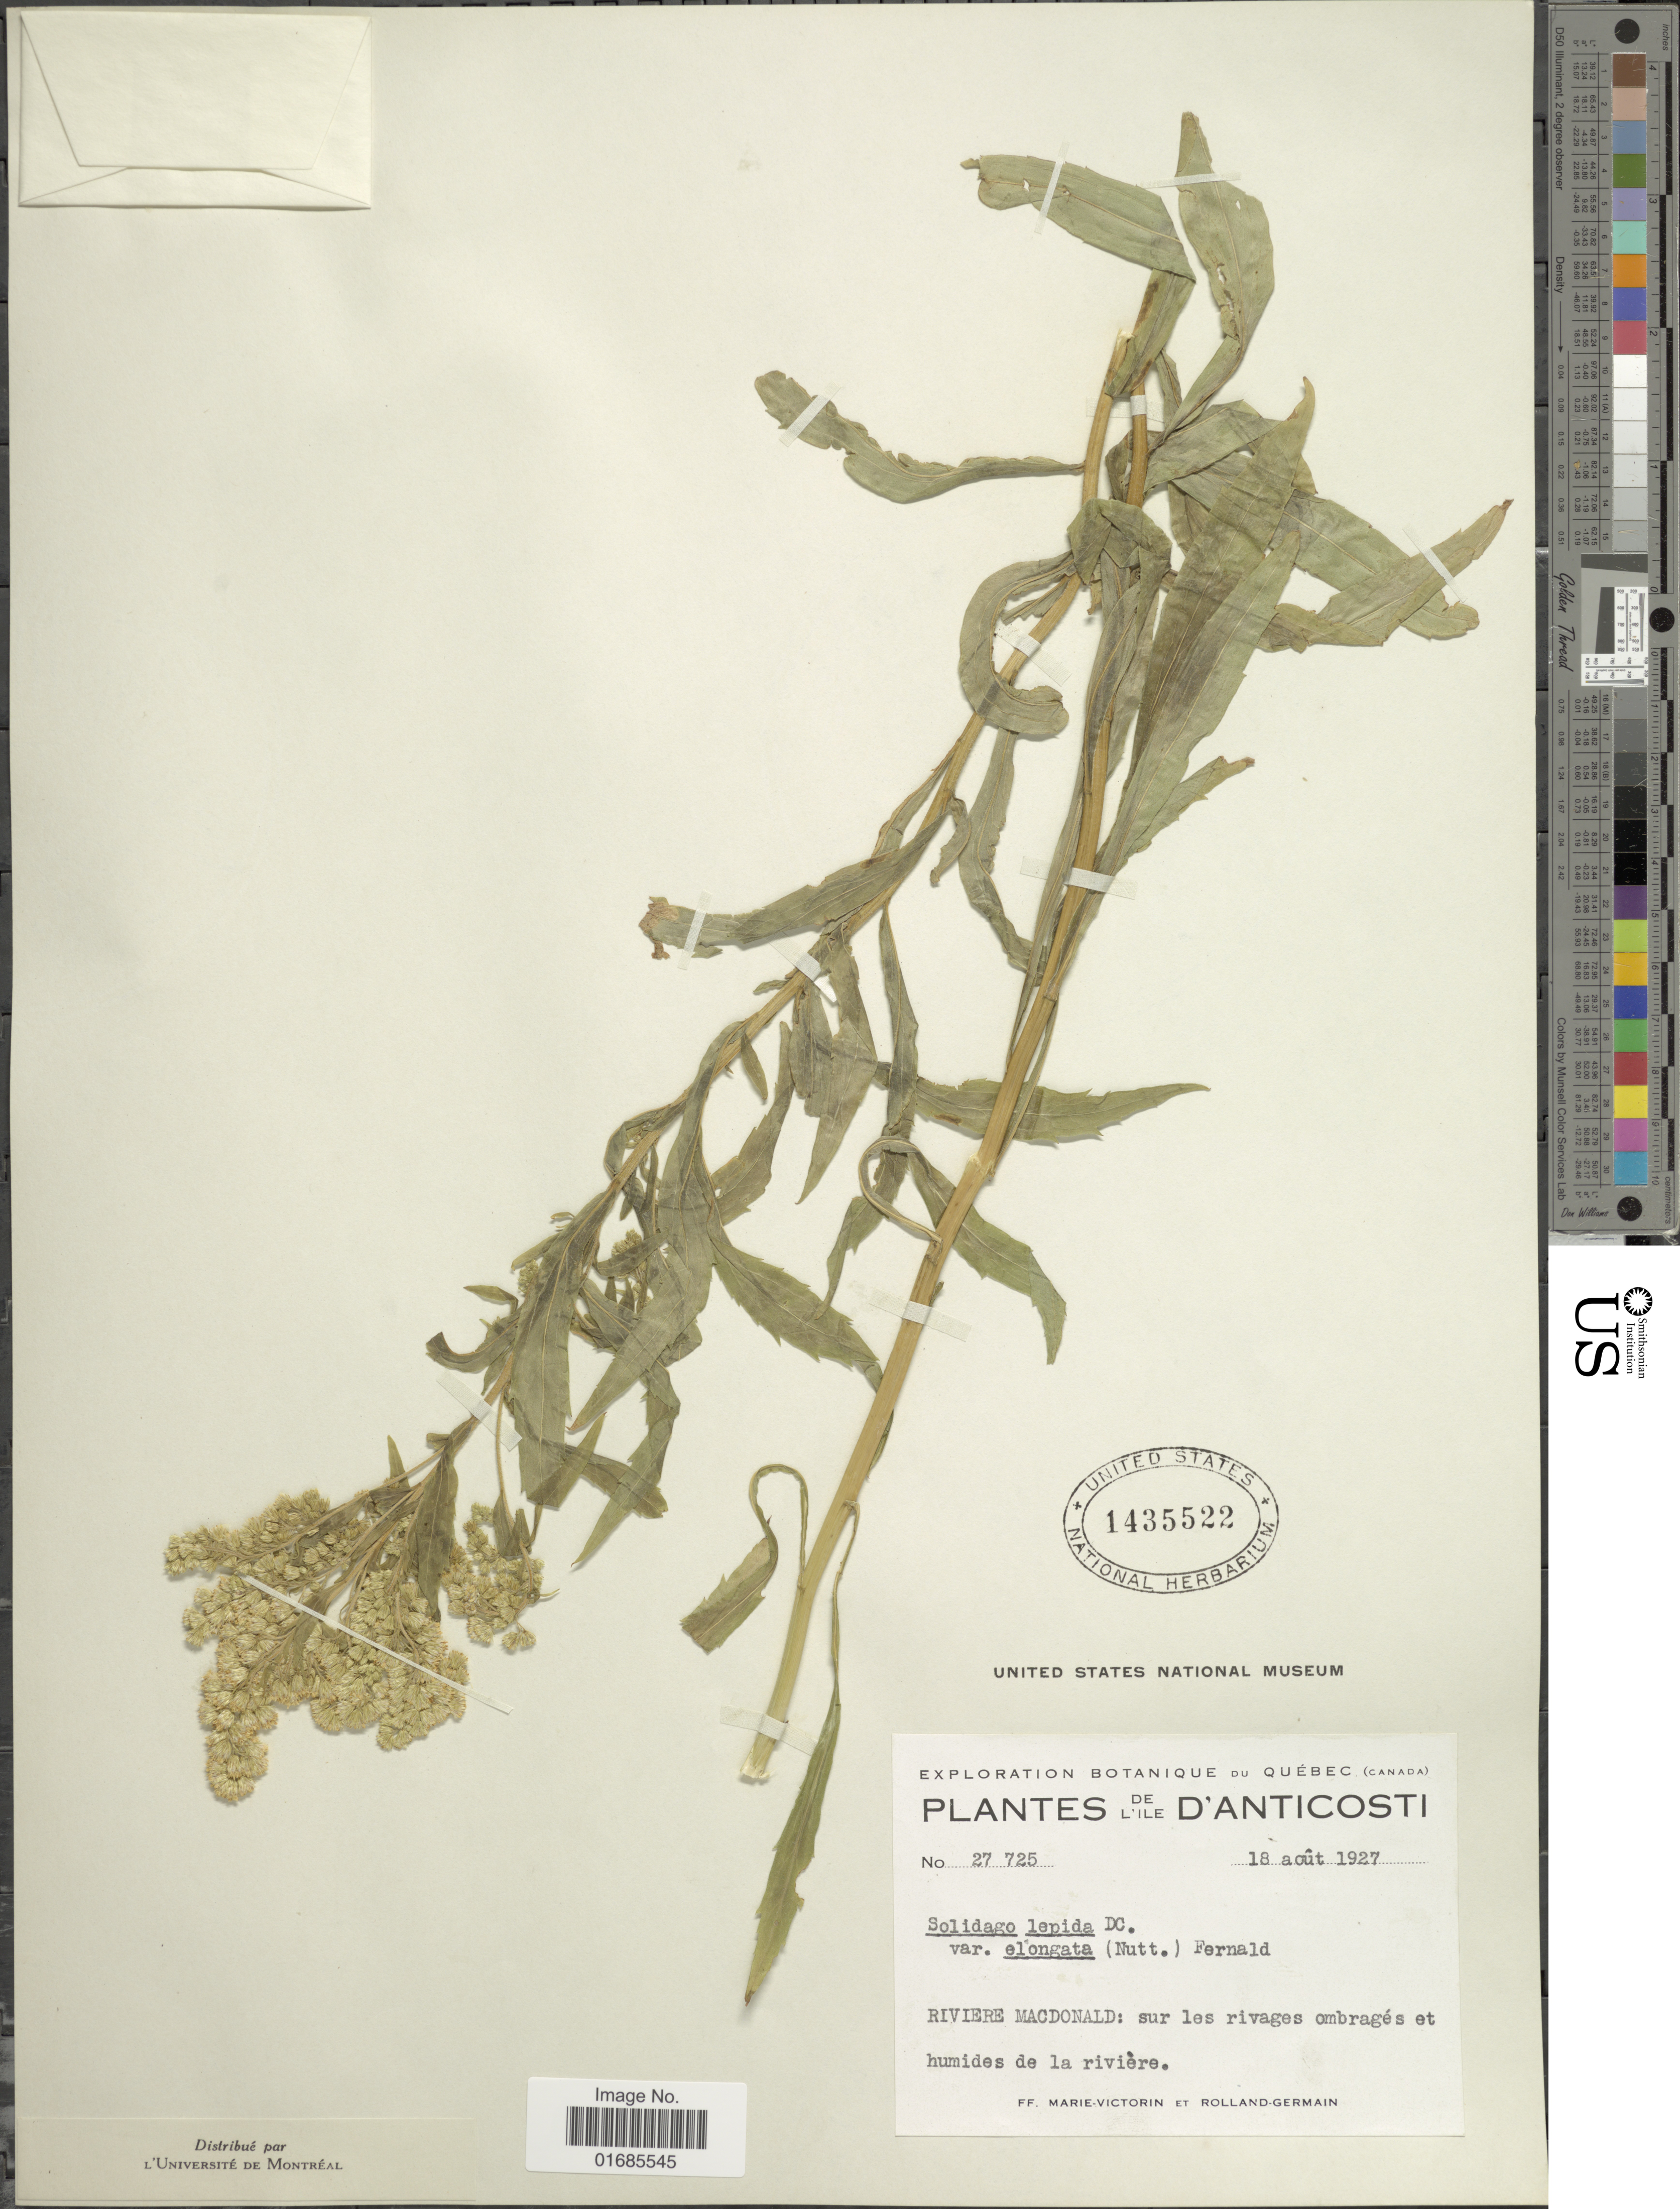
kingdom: Plantae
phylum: Tracheophyta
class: Magnoliopsida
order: Asterales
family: Asteraceae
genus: Solidago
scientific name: Solidago canadensis var. salebrosa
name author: (Piper) M.E. Jones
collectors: Fr. Marie-Victorin & Rolland-Germain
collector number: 27725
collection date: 1927-08-18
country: Canada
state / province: Quebec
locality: L'Ile D'Anticosti, Riviere MacDonald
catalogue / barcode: US 1435522